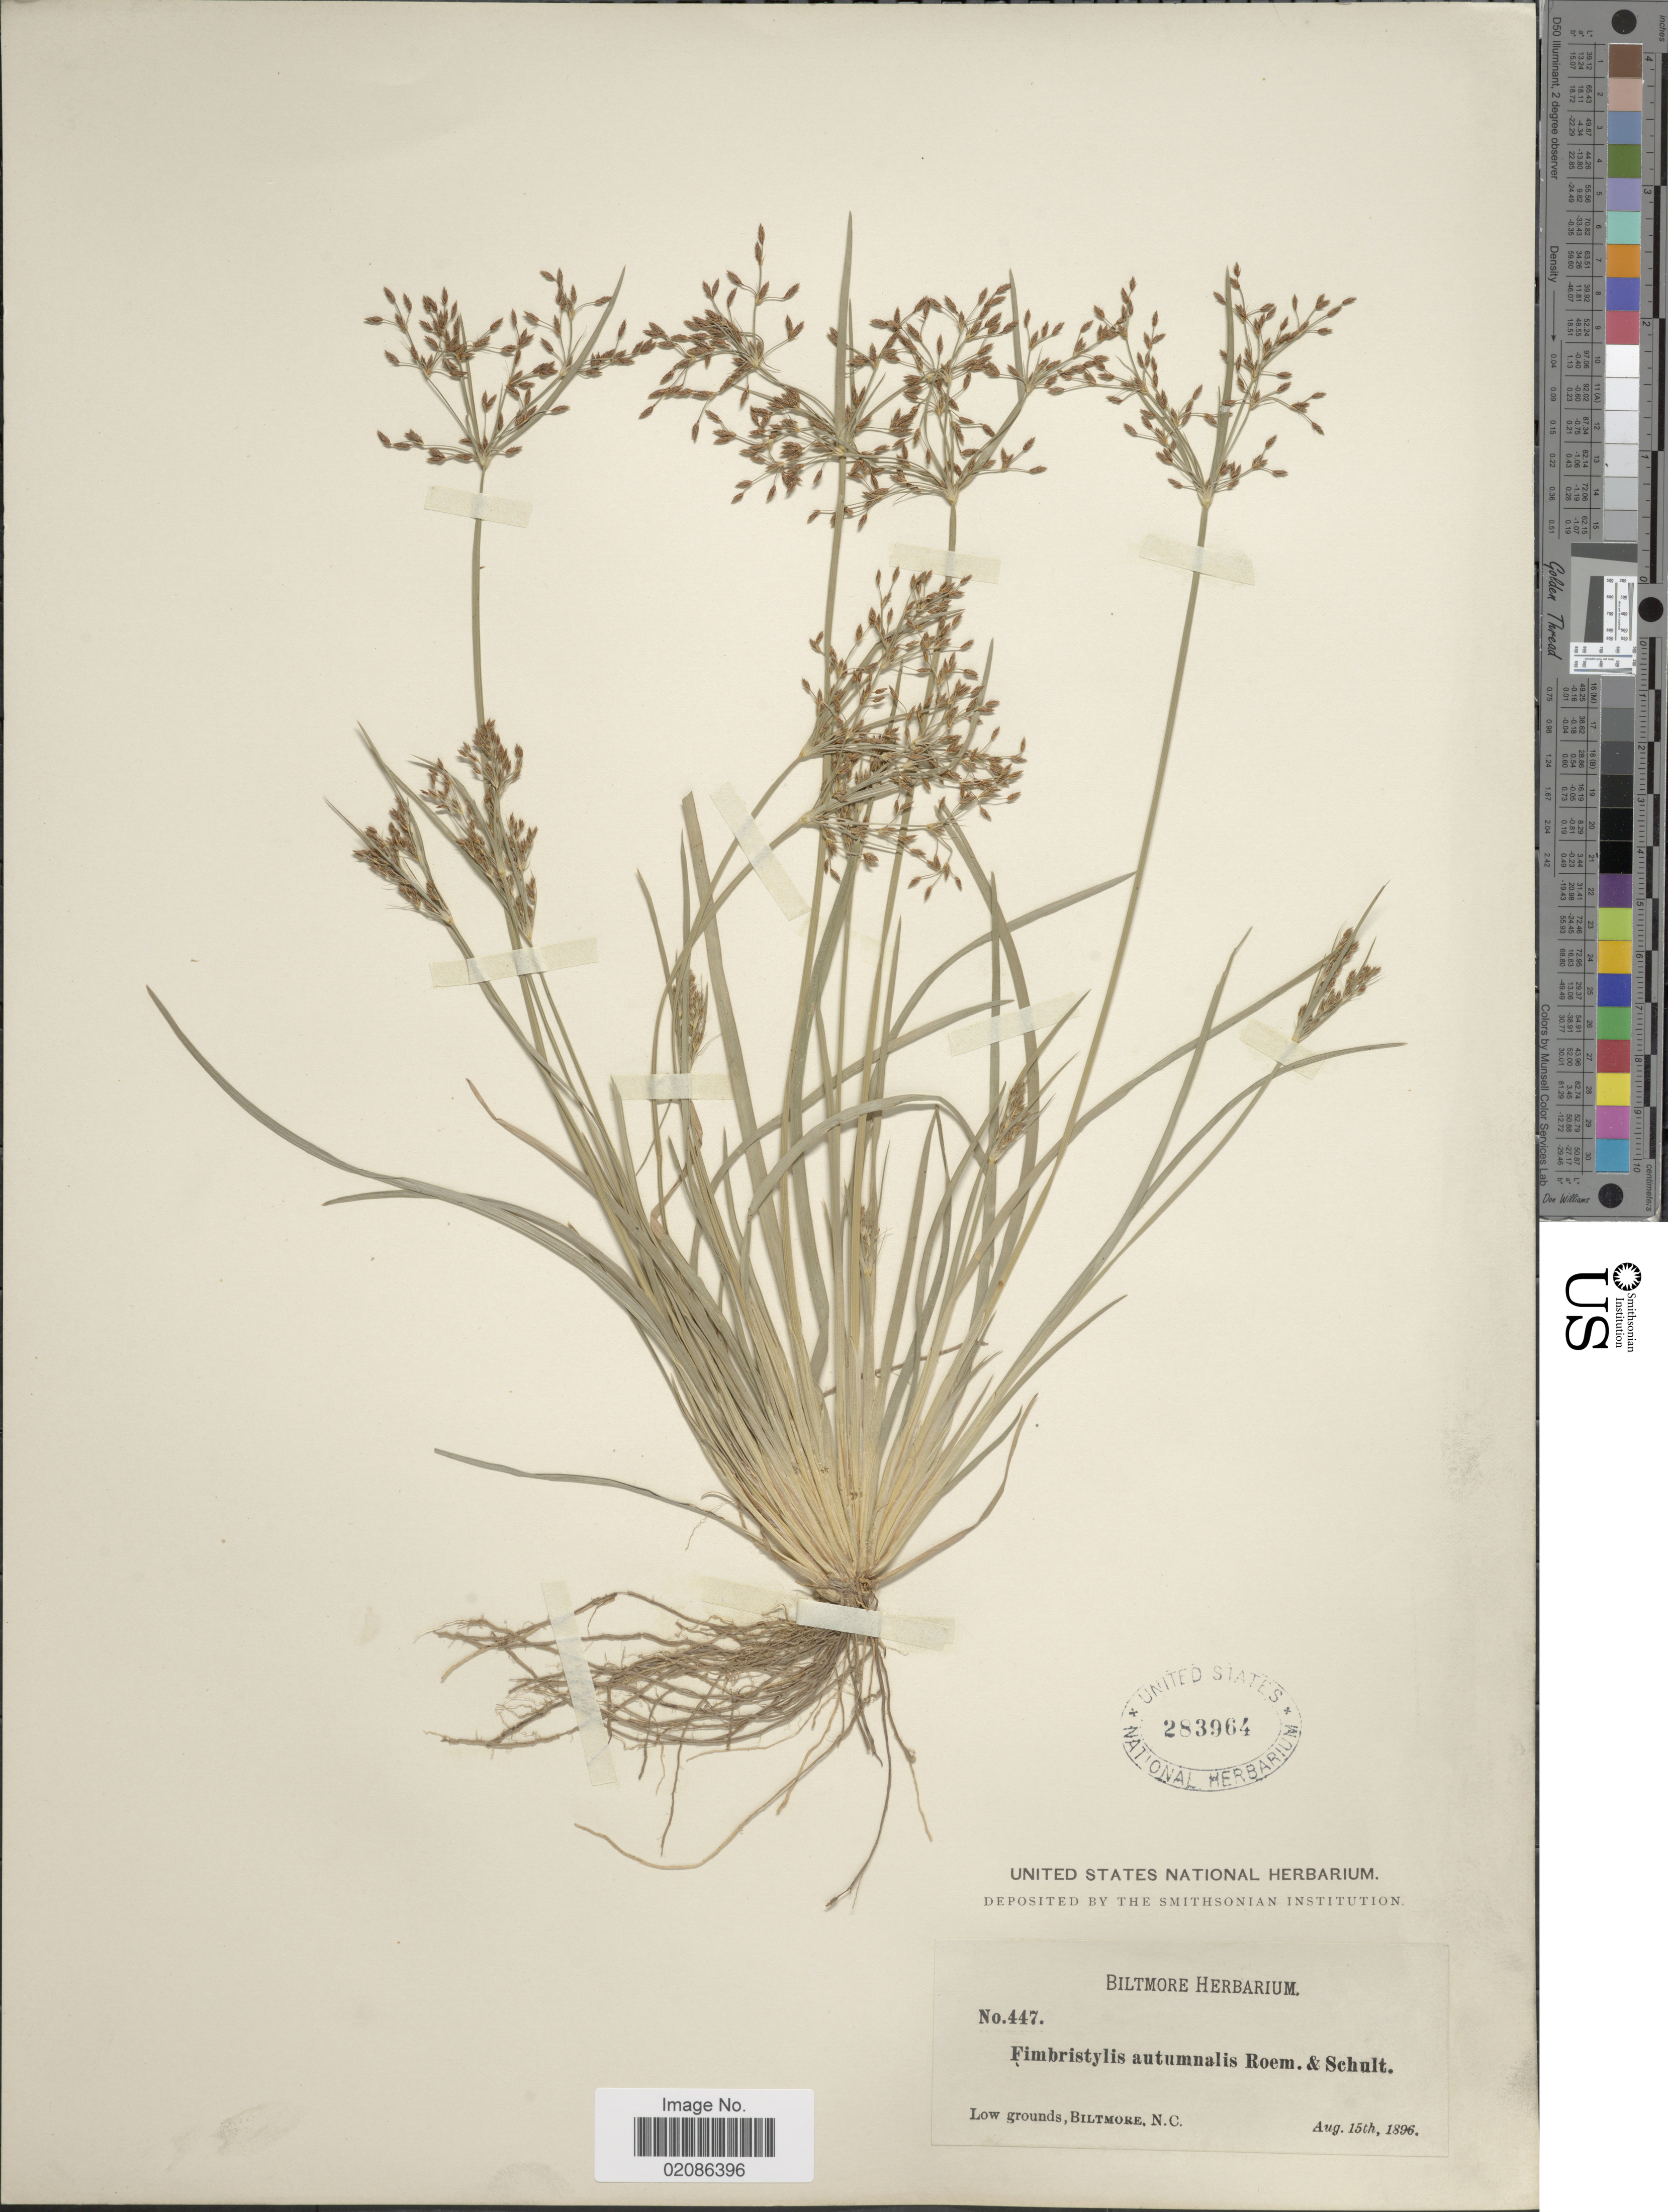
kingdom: Plantae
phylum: Tracheophyta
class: Liliopsida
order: Poales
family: Cyperaceae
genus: Fimbristylis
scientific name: Fimbristylis autumnalis (L.) Roem. & Schult.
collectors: ex herb. Biltmore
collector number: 447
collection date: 1896-08-15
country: United States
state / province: North Carolina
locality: Low grounds, Biltmore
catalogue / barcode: US 283964